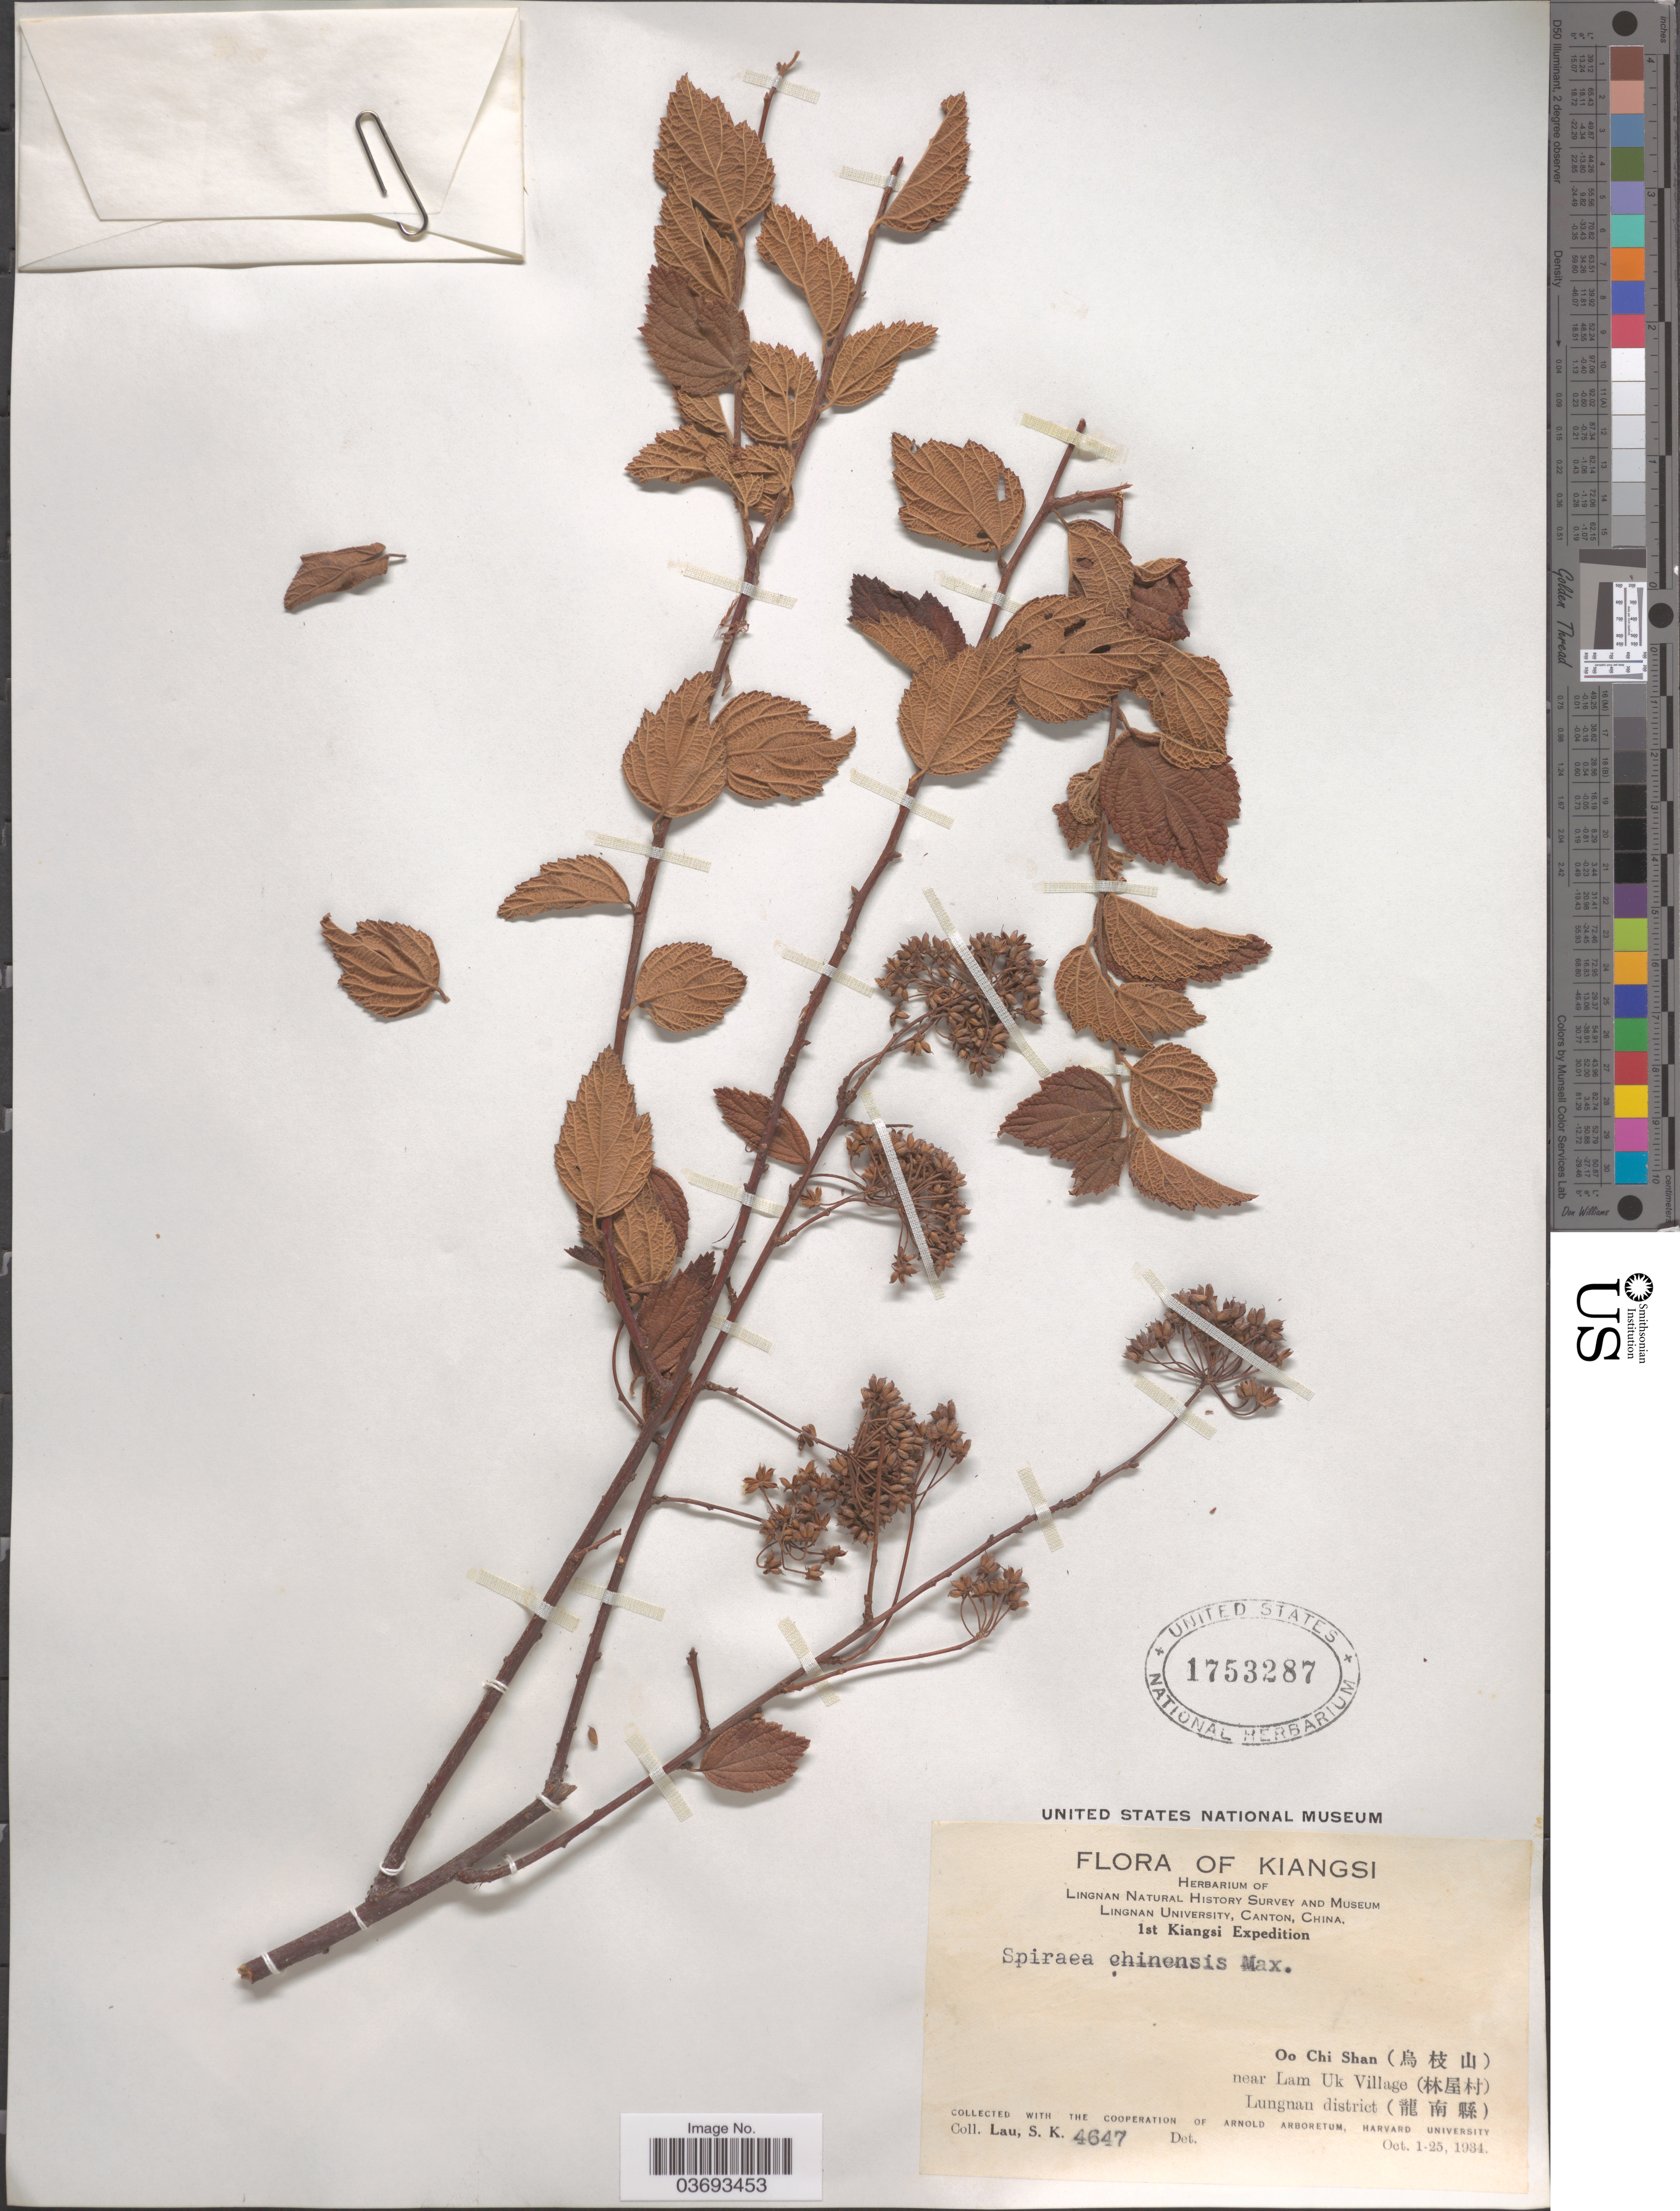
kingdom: Plantae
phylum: Tracheophyta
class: Magnoliopsida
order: Rosales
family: Rosaceae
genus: Spiraea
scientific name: Spiraea chinensis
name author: Maxim.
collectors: S. K. Lau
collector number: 4647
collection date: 1934-10-01/1934-10-25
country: China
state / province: Jiangxi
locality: Kiangsi. Oo Chi Shan (X), near Lam Uk Village (X), Lungnan district (X).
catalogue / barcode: US 1753287